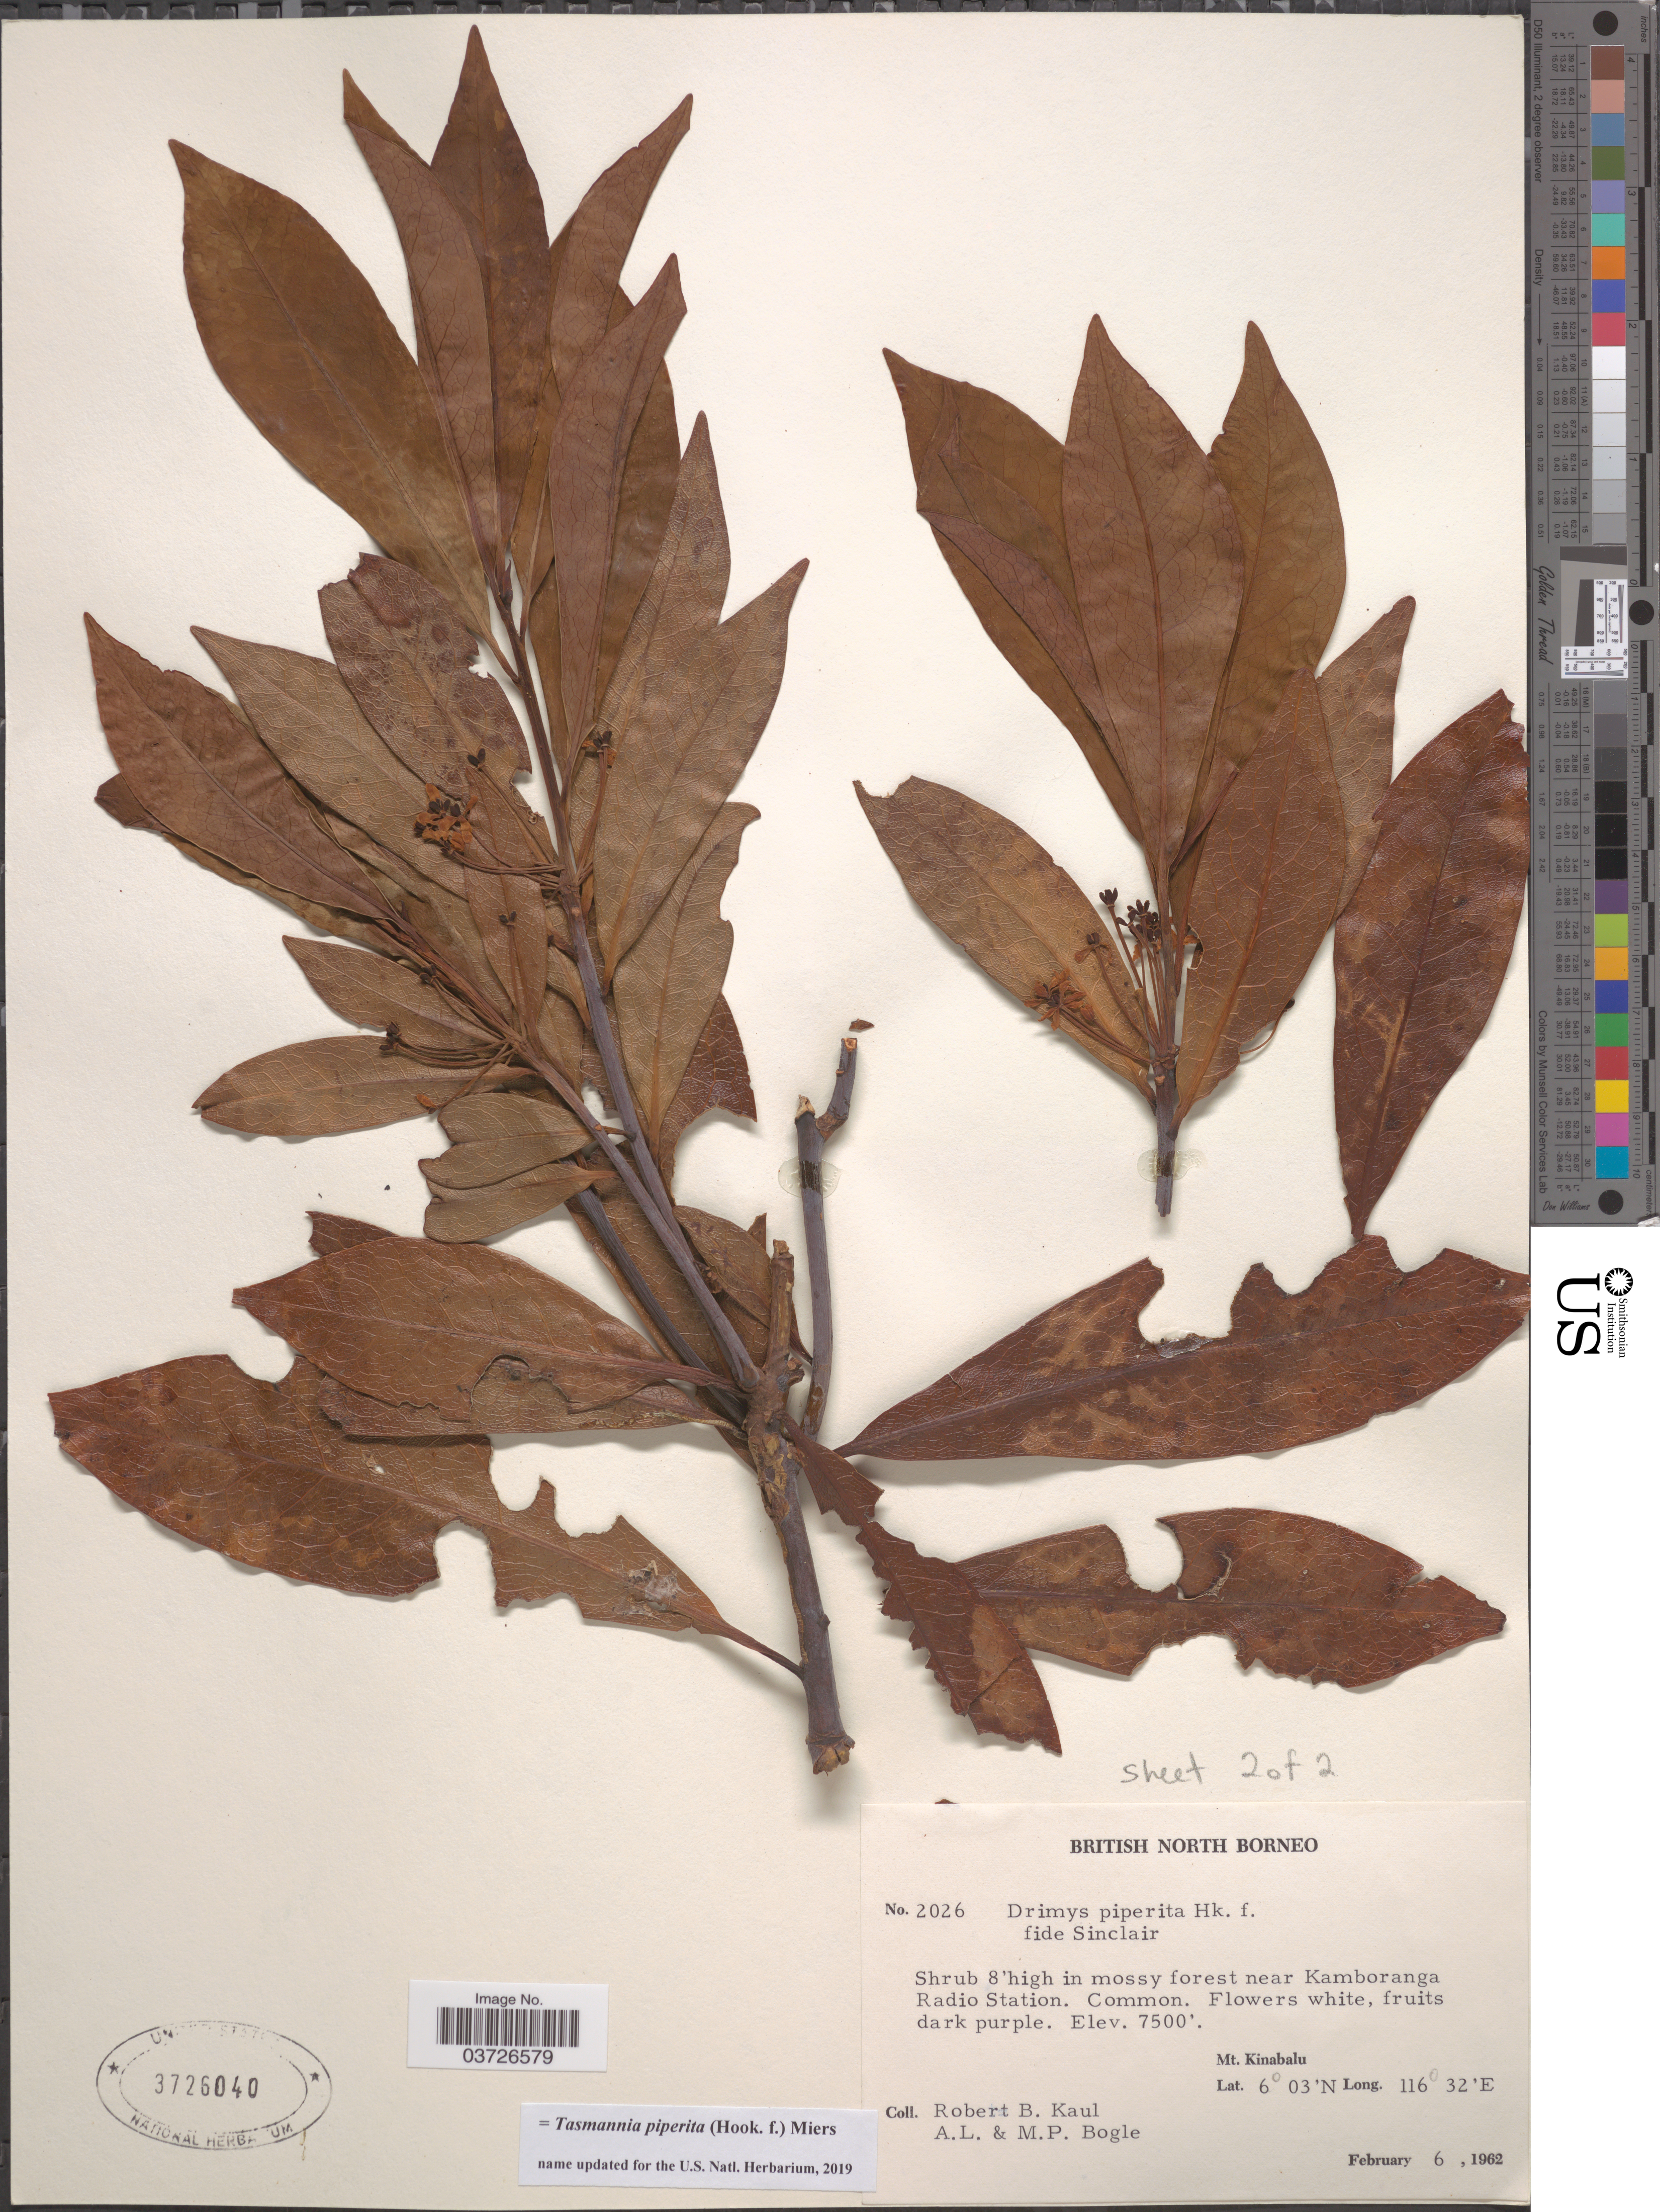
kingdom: Plantae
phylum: Tracheophyta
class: Magnoliopsida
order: Canellales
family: Winteraceae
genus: Tasmannia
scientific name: Tasmannia piperita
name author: (Hook. f.) Miers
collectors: R. Kaul, Bogle, A.L. & M. Bogle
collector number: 2026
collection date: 1962-02-06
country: Malaysia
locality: British North Borneo. Forest near Kamboranga Radio Station. Mt. Kinabalu.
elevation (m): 2286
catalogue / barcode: US 3726040